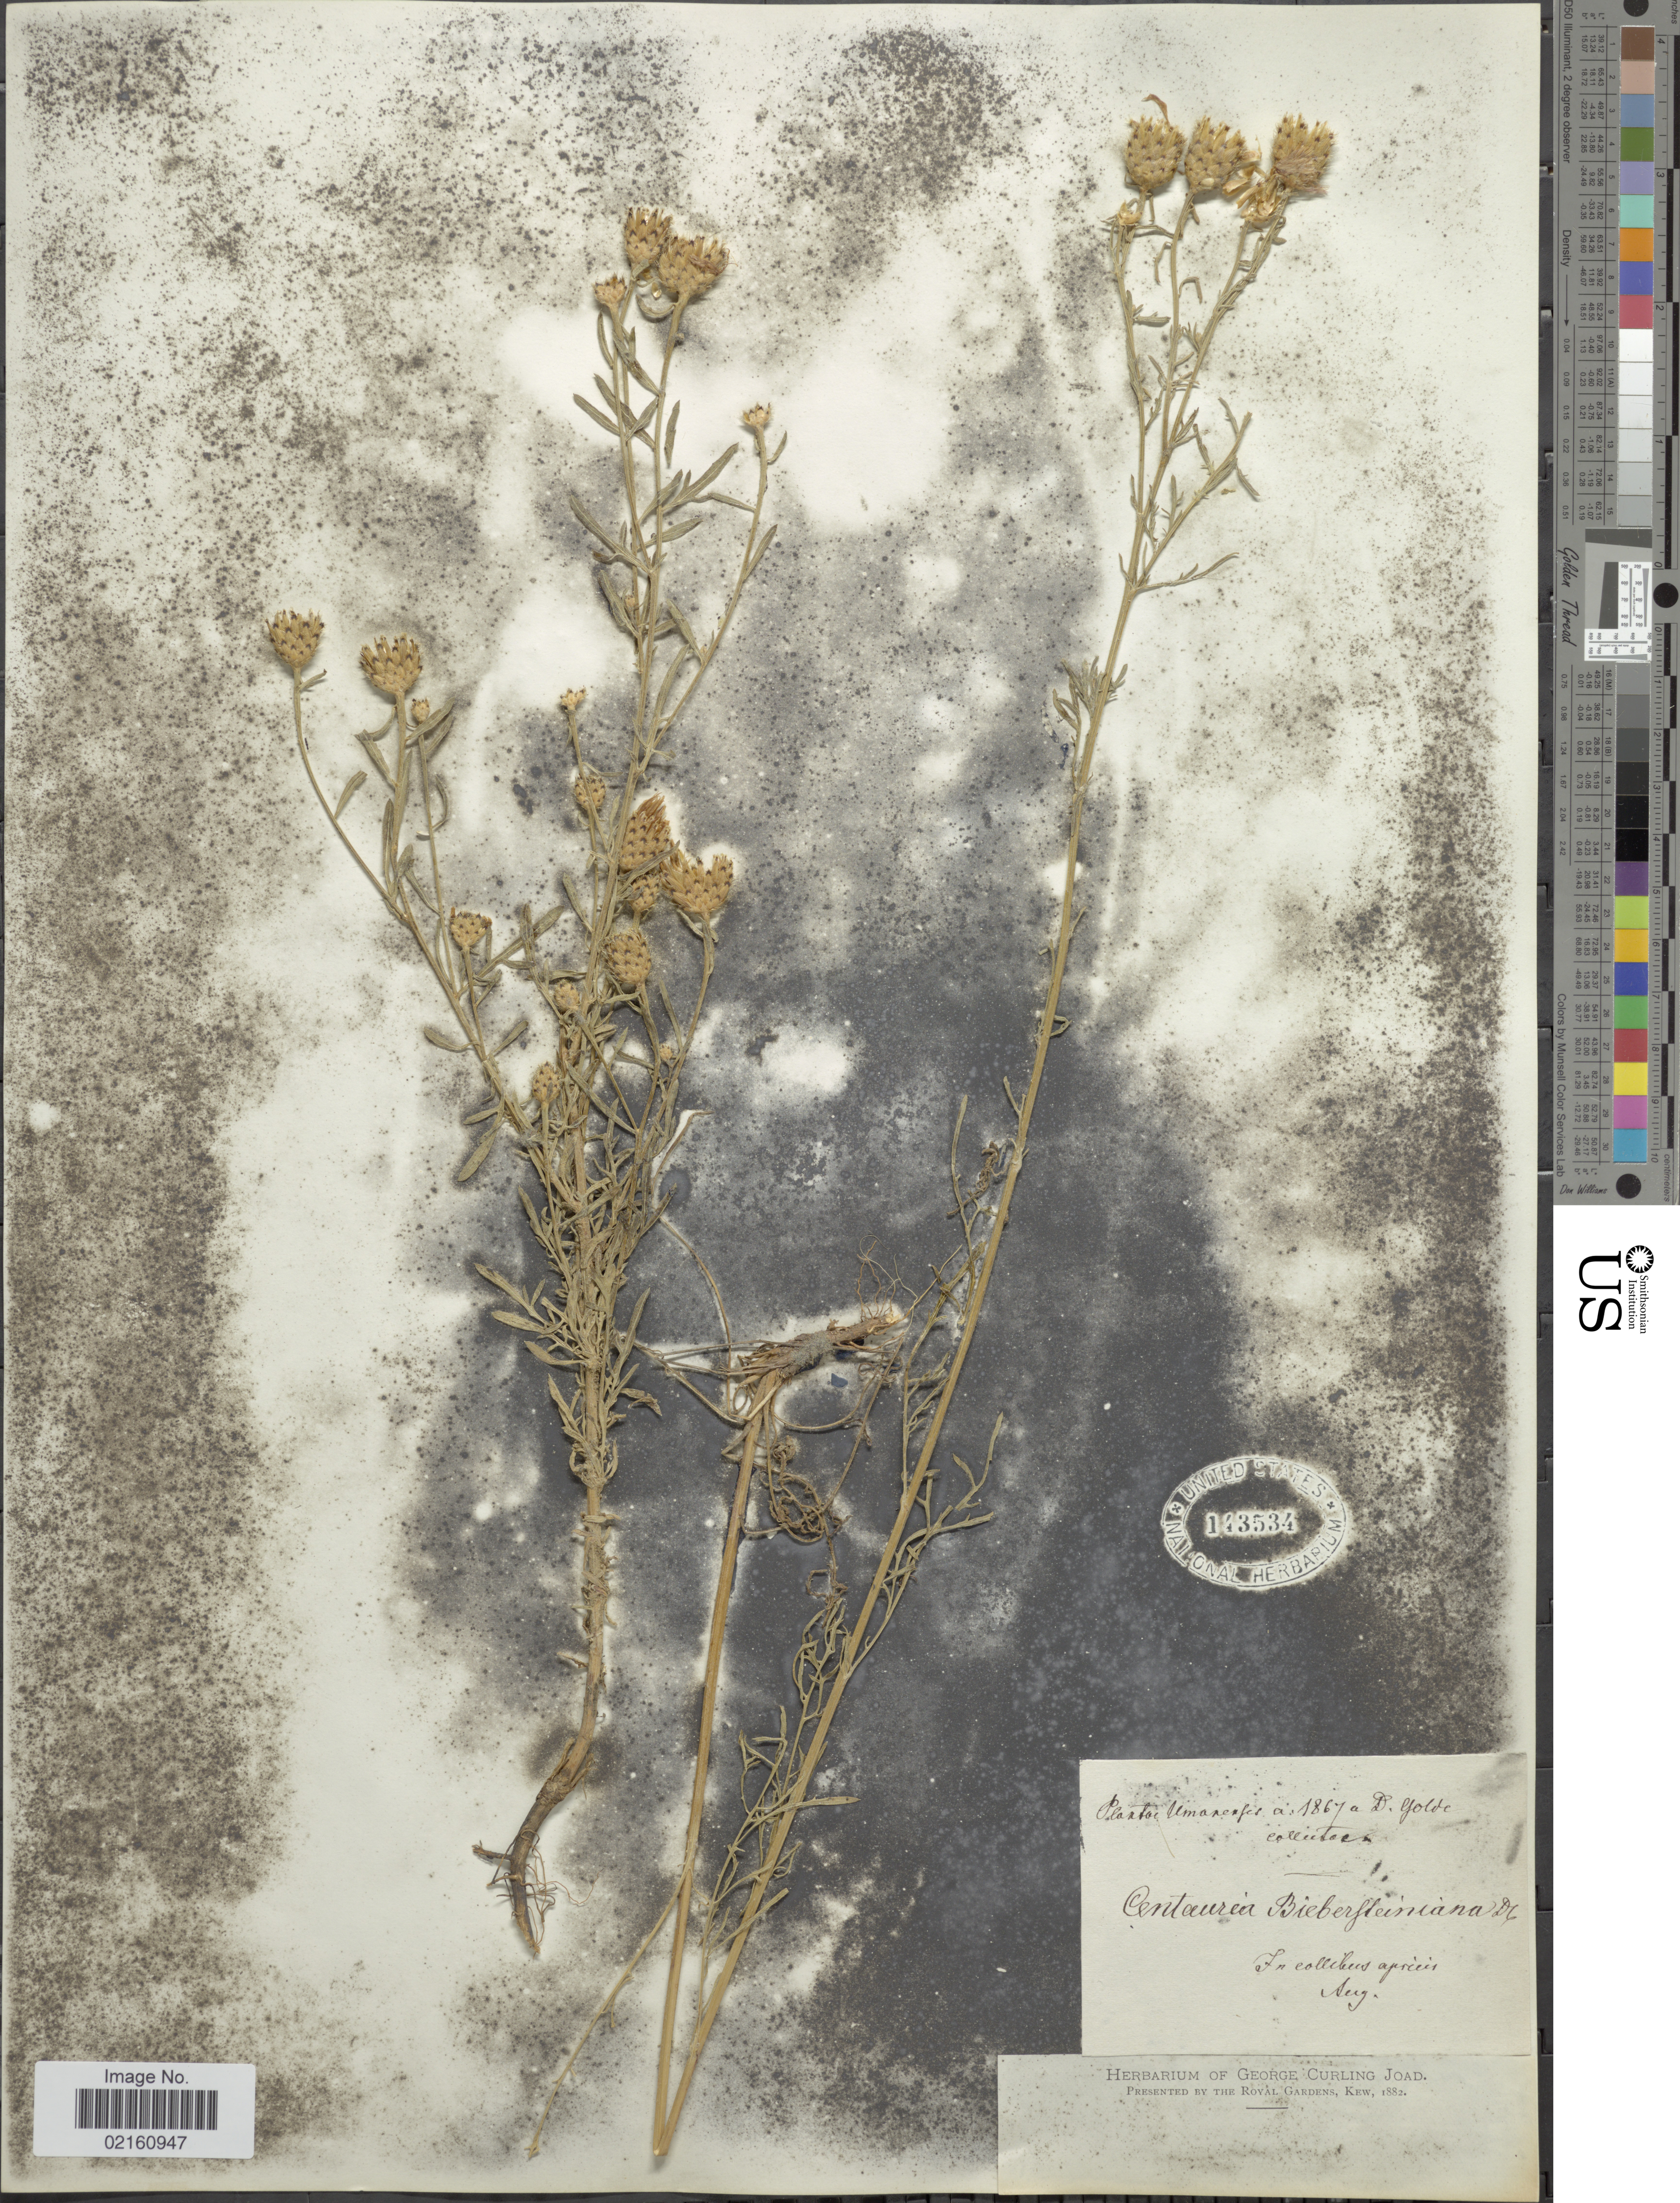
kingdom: Plantae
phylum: Tracheophyta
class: Magnoliopsida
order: Asterales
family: Asteraceae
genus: Centaurea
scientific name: Centaurea stoebe subsp. australis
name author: (Pančić & A. Kern.) Greuter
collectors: D. Golde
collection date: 1867-08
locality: Umanenses [interpreted]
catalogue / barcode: US 143534